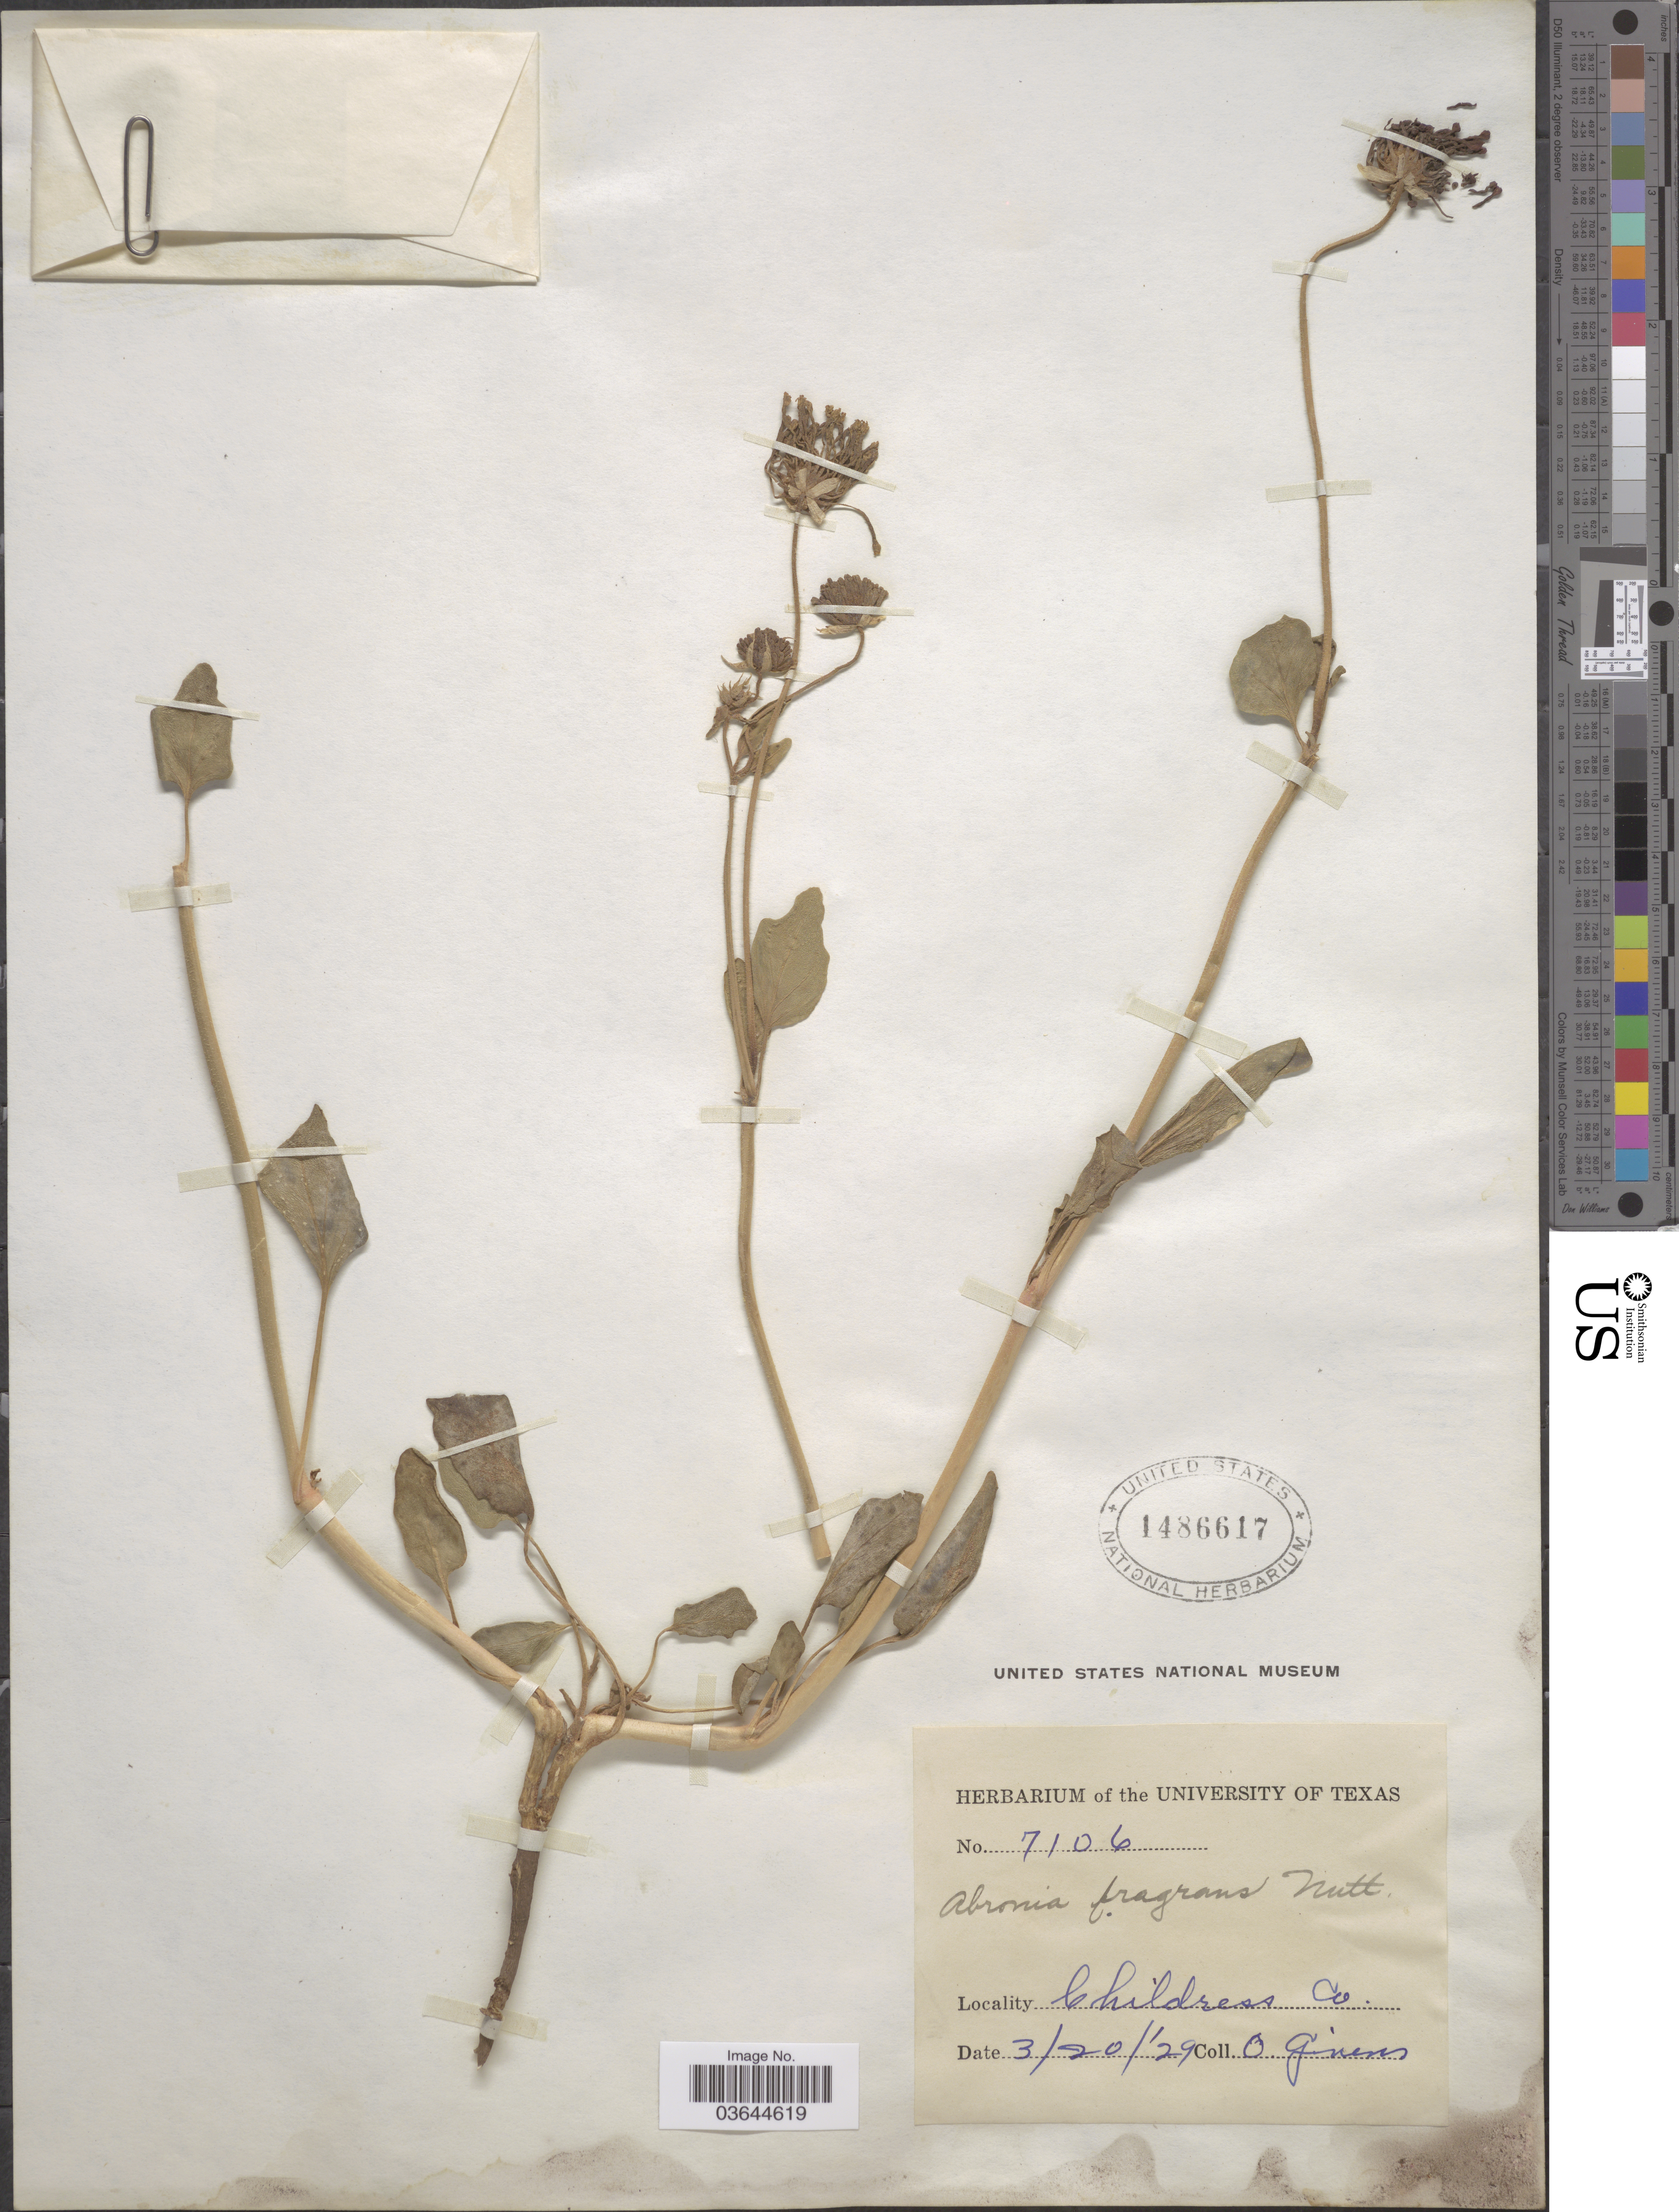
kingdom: Plantae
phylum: Tracheophyta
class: Magnoliopsida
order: Caryophyllales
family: Nyctaginaceae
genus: Abronia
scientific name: Abronia fragrans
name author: Nutt. ex Hook.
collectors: O. Givens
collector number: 7106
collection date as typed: Transcribed d/m/y: 20/3/29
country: United States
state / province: Texas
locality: Childress Co.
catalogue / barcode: US 1486617